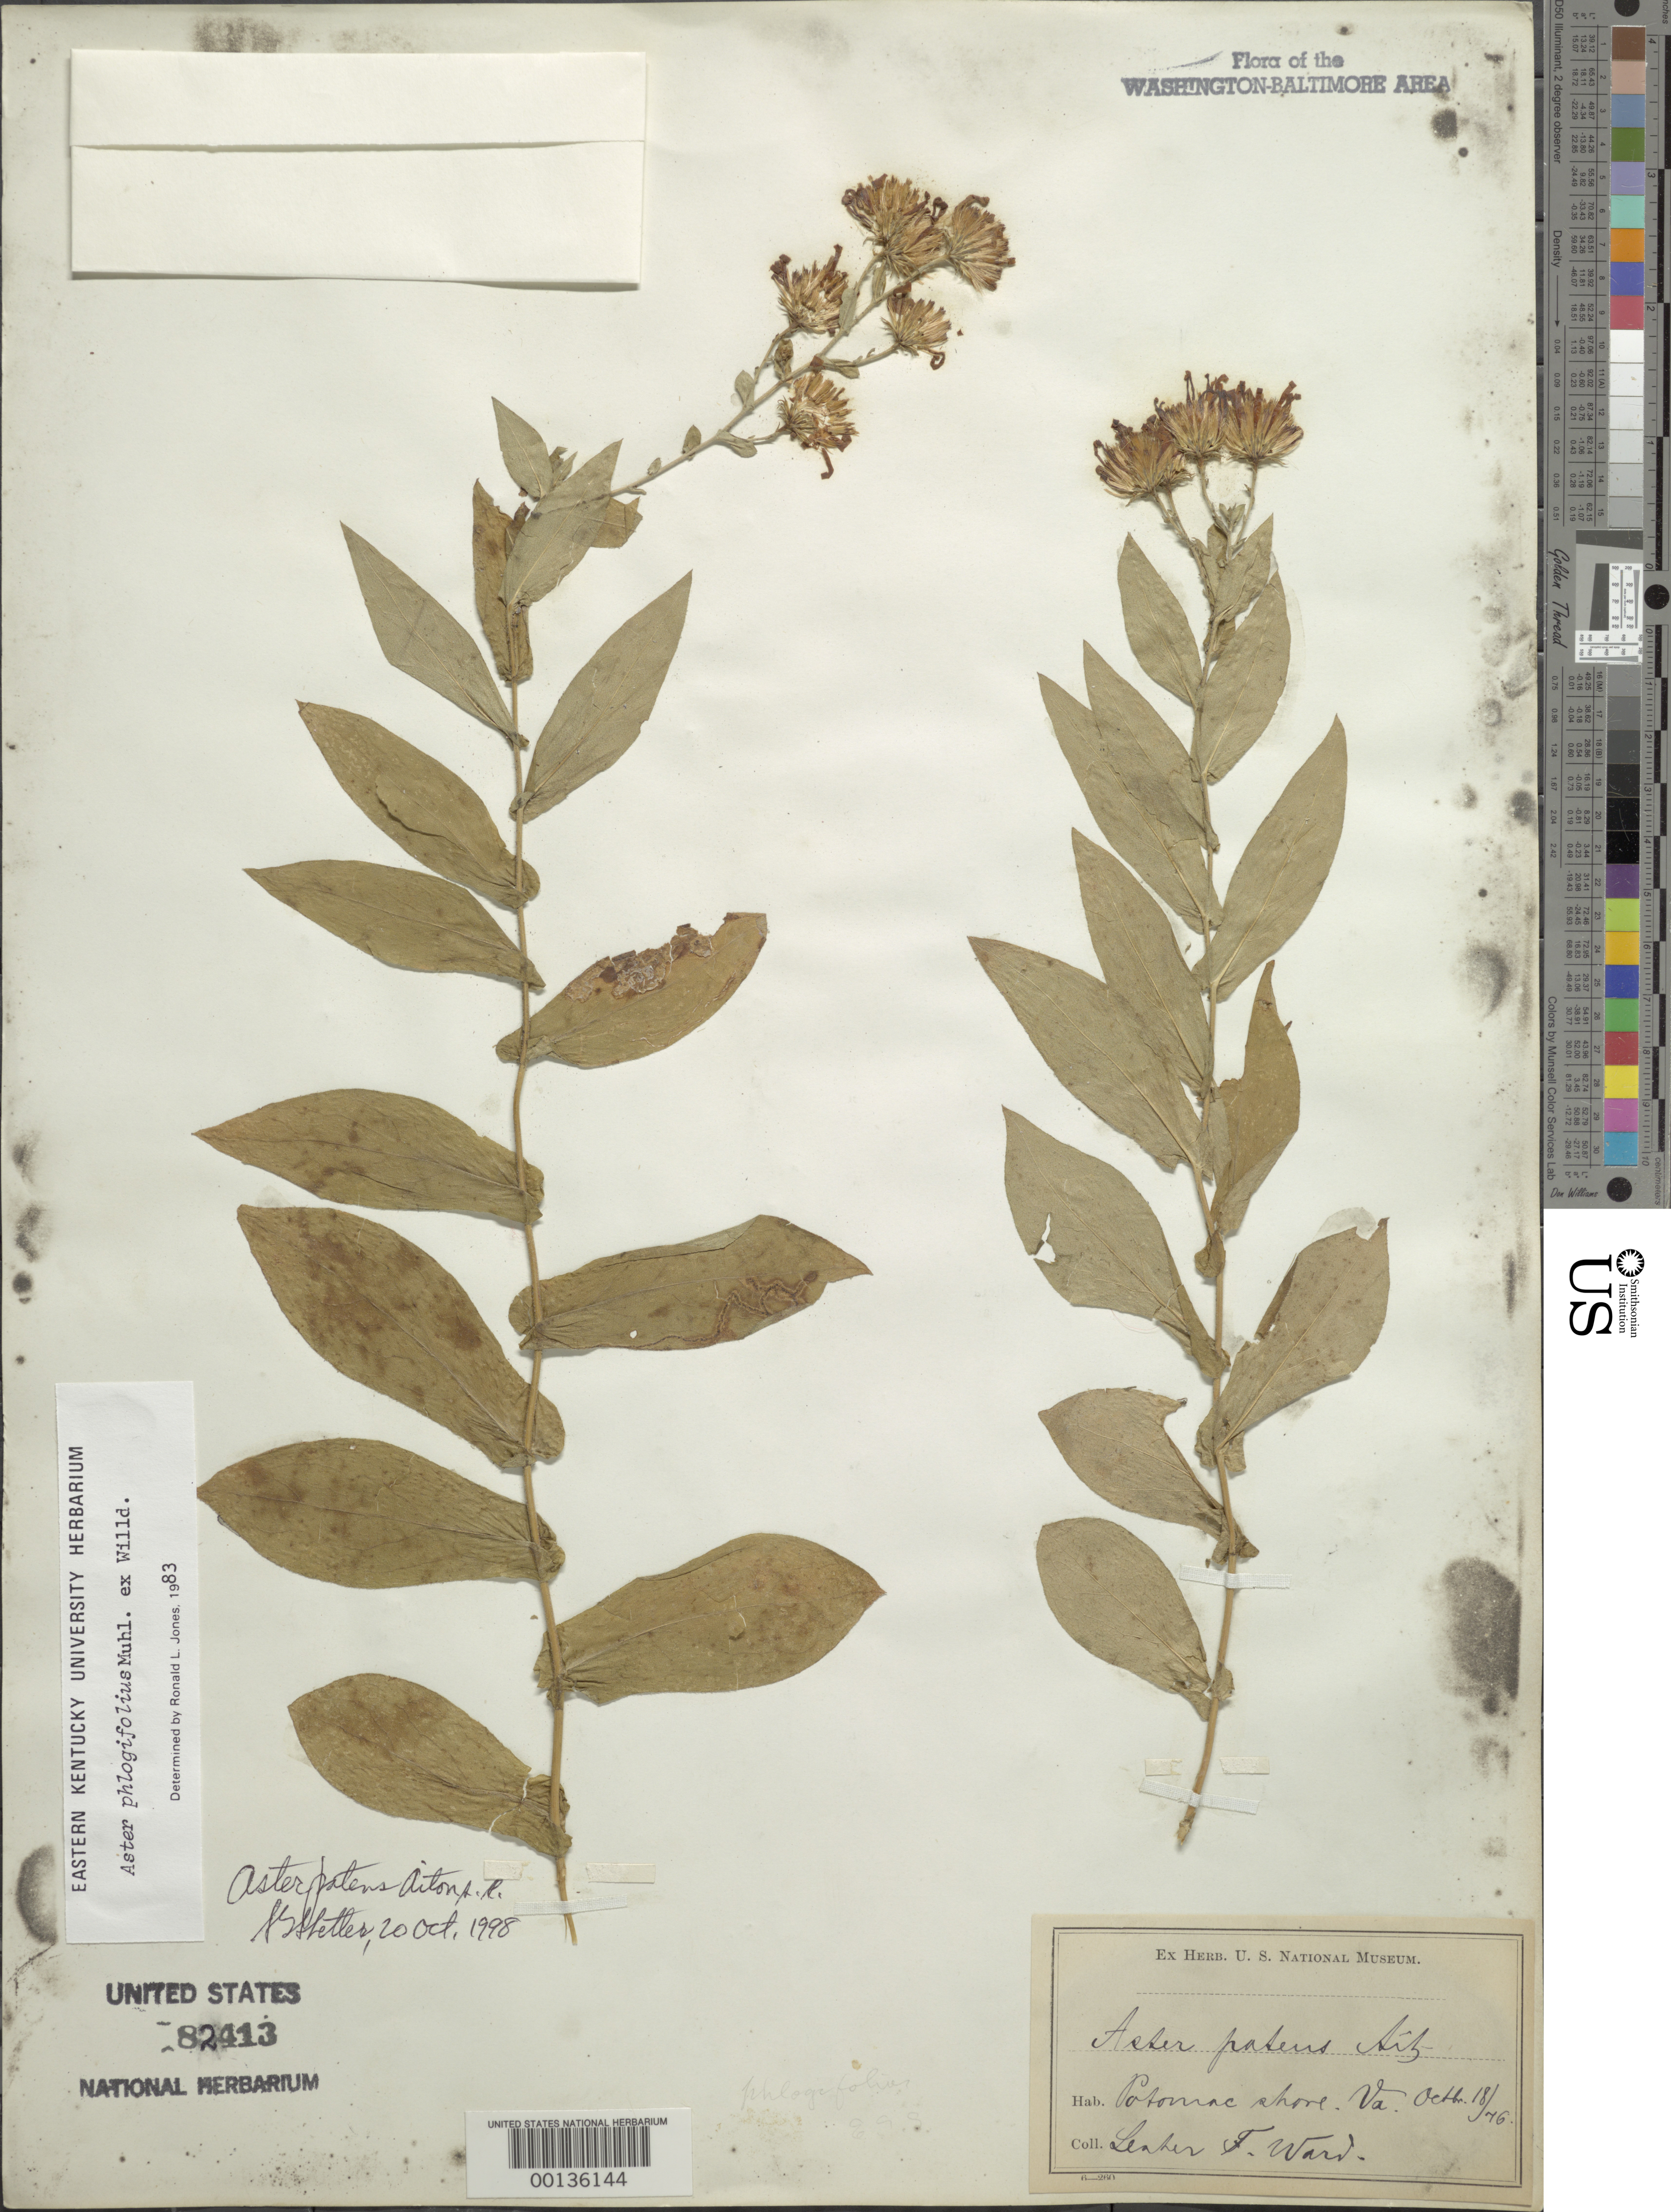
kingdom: Plantae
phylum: Tracheophyta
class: Magnoliopsida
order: Asterales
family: Asteraceae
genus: Symphyotrichum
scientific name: Symphyotrichum phlogifolium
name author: (Muhl. ex Willd.) G.L. Nesom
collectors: L. F. Ward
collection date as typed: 18 Oct 1876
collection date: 1876-10-18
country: United States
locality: Potomac shore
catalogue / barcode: US 82413